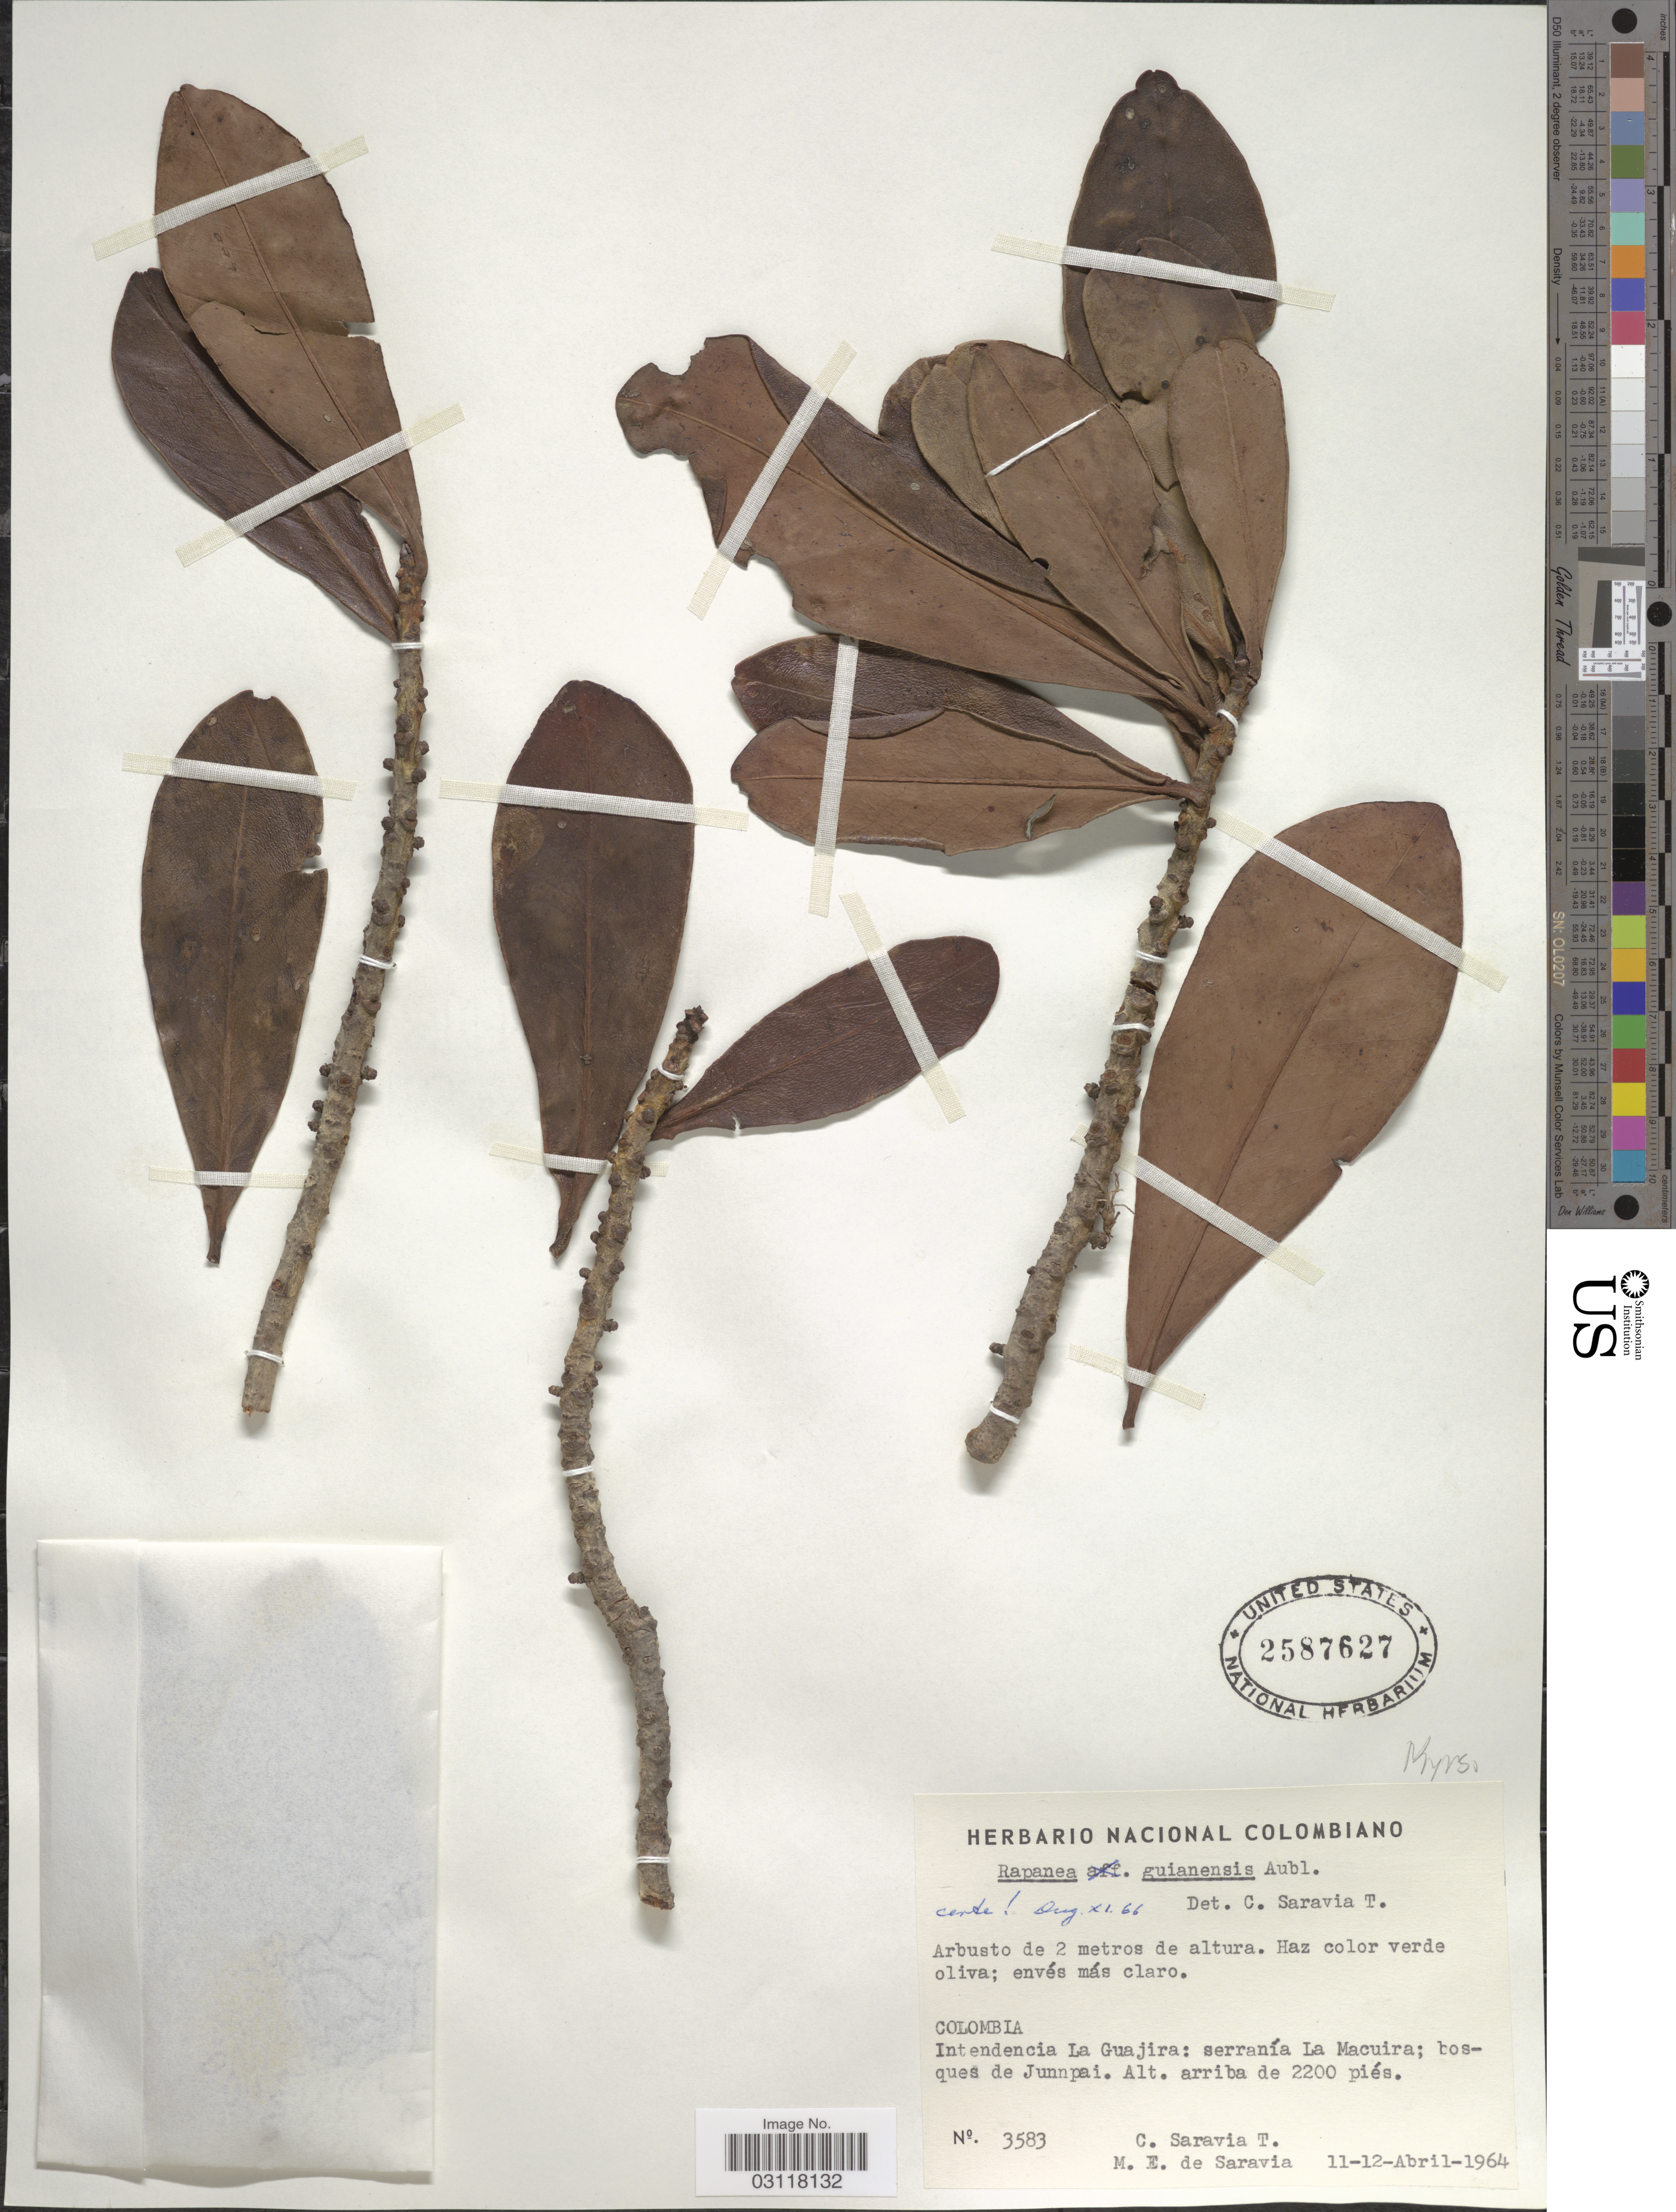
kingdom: Plantae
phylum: Tracheophyta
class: Magnoliopsida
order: Ericales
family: Primulaceae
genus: Rapanea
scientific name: Rapanea guianensis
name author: Aubl.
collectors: C. Saravia T. & M. de Saravia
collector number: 3583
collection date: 1964-04-11/1964-04-12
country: Colombia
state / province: La Guajira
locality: Intendencia La Guajira: serranía La Macuira; bosques de Junnpai.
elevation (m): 671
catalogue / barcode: US 2587627